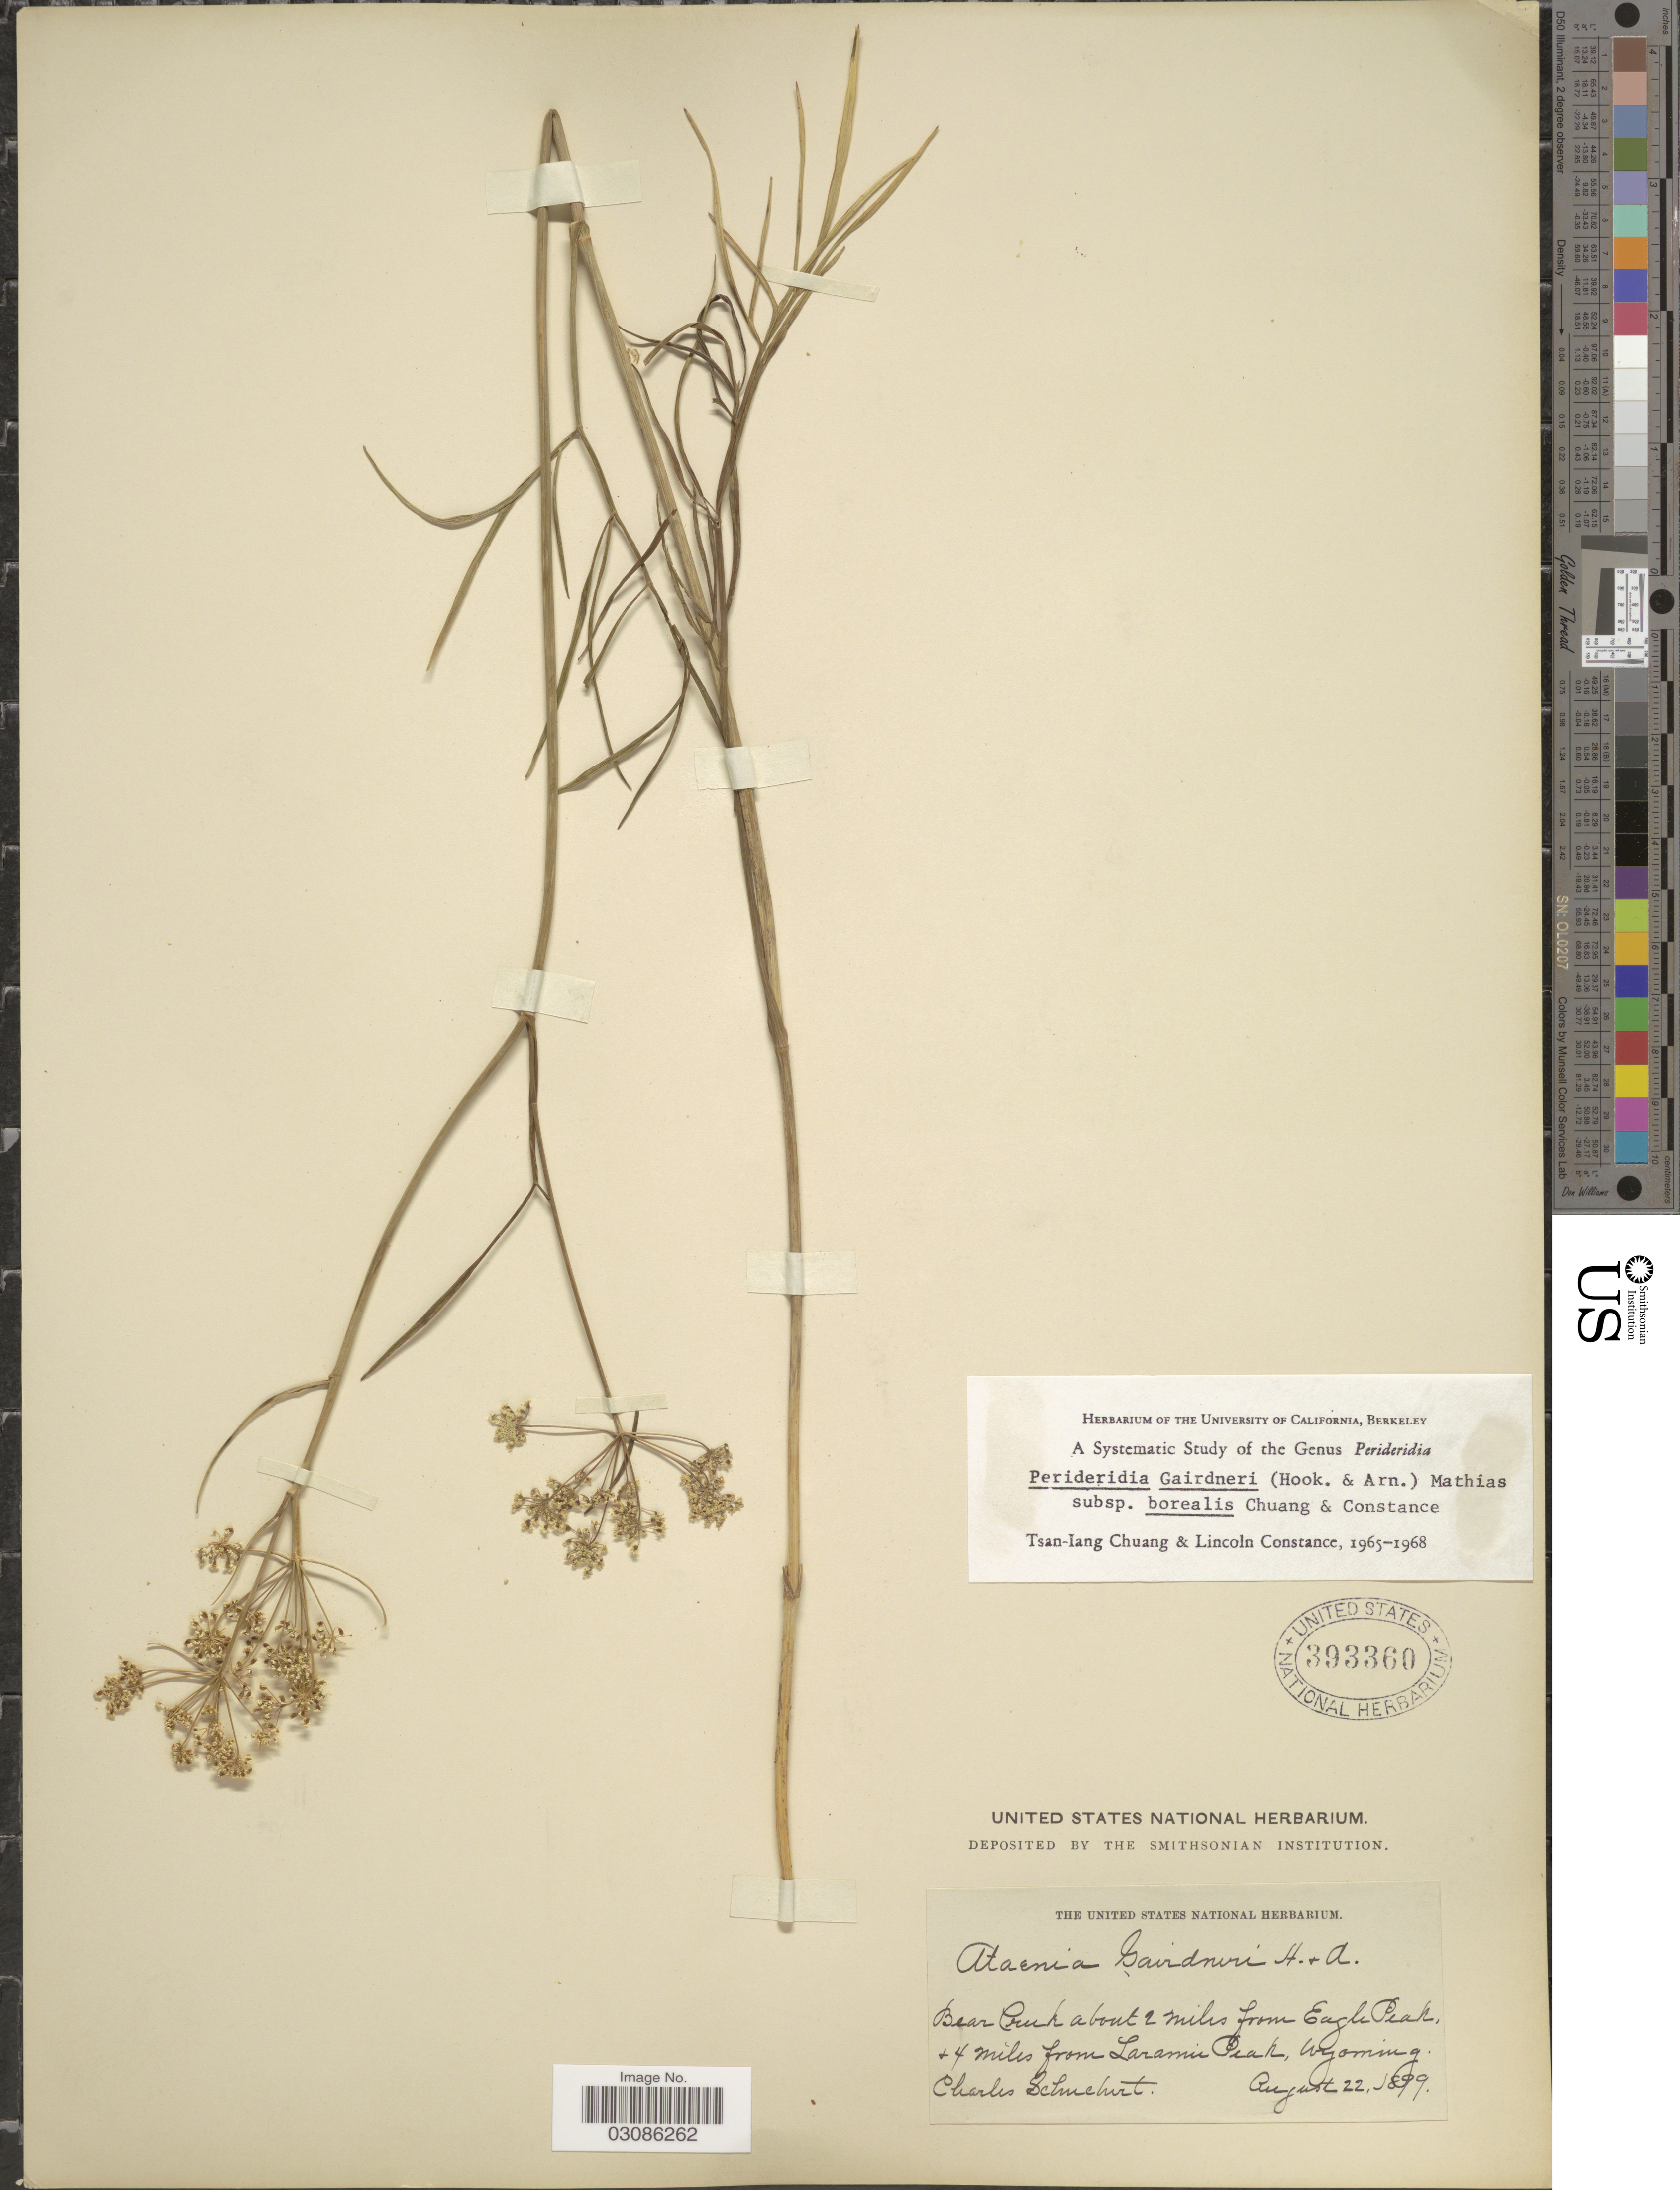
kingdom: Plantae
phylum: Tracheophyta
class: Magnoliopsida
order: Apiales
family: Apiaceae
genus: Perideridia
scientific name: Perideridia gairdneri subsp. borealis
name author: T.I. Chuang & Constance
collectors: C. Schuchert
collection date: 1899-08-22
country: United States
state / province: Wyoming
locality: Bear Creek about 2 miles from Eagle Peak & 4 miles from Laramie Peak.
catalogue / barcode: US 393360